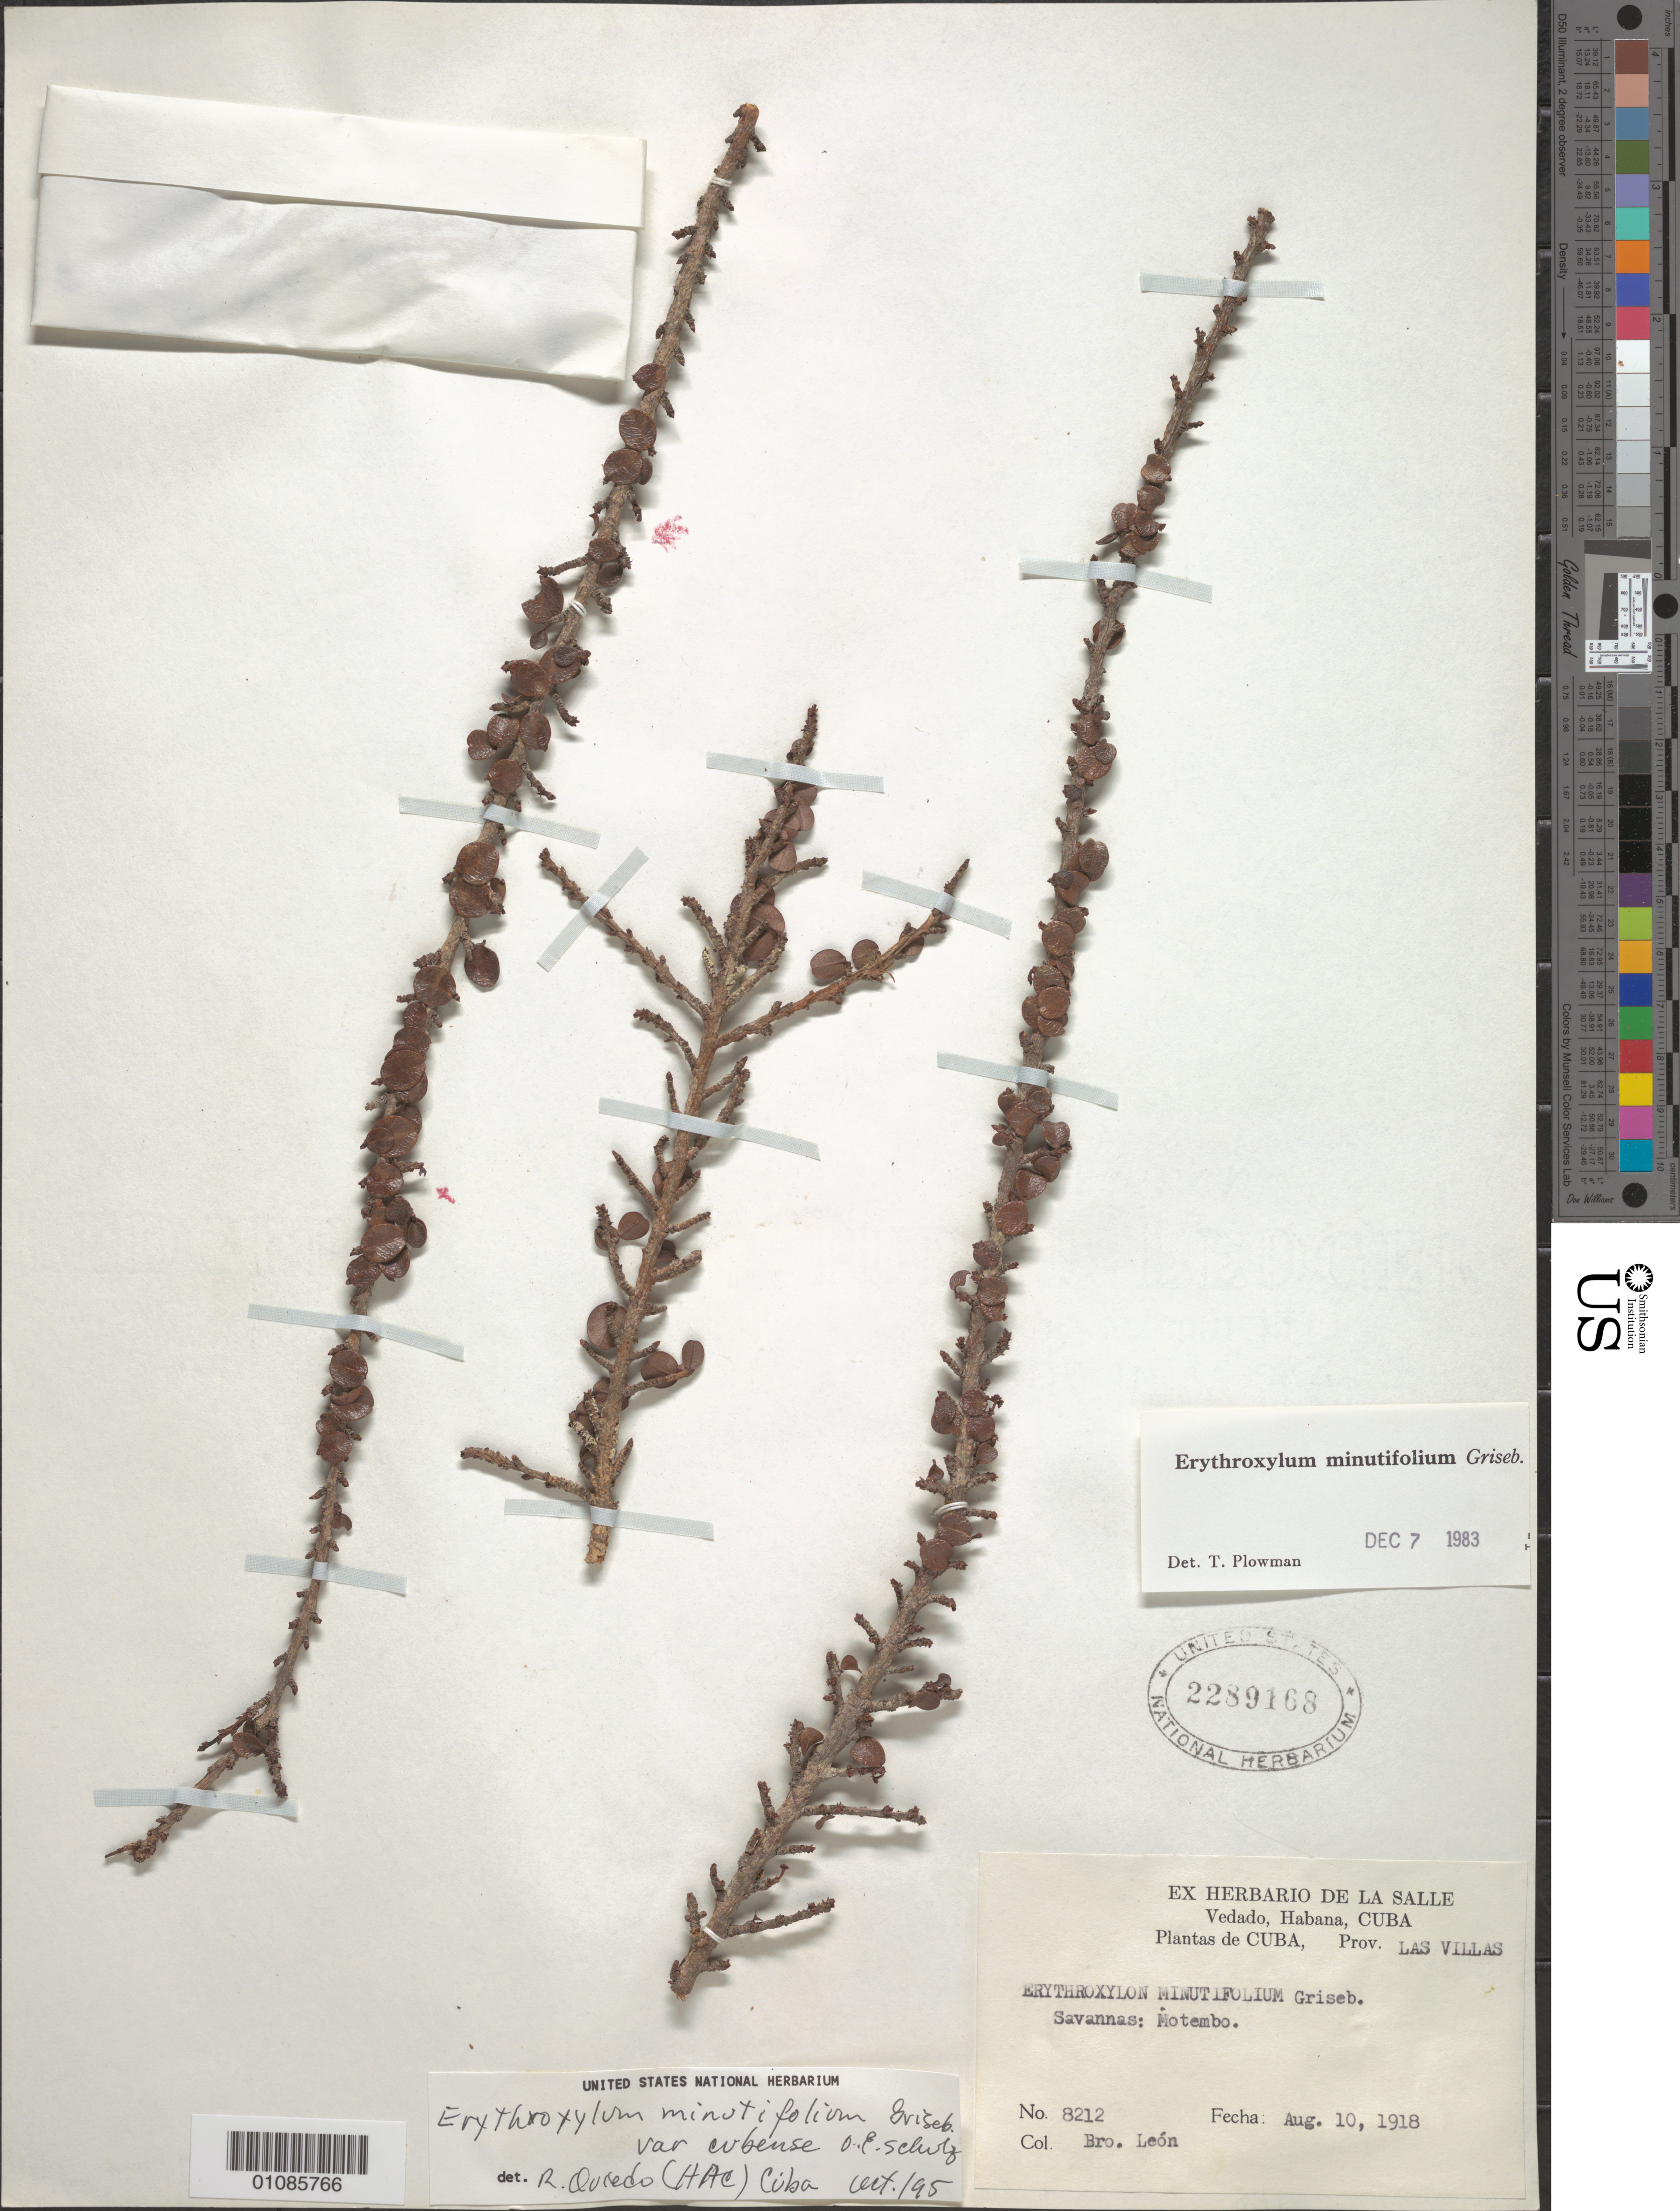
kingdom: Plantae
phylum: Tracheophyta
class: Magnoliopsida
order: Malpighiales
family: Erythroxylaceae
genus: Erythroxylum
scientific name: Erythroxylum minutifolium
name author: Griseb.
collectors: Bro. León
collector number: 8212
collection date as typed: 10 Aug 1918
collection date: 1918-08-10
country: Cuba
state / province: Las Villas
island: Cuba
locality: Las Villas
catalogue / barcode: US 2289168